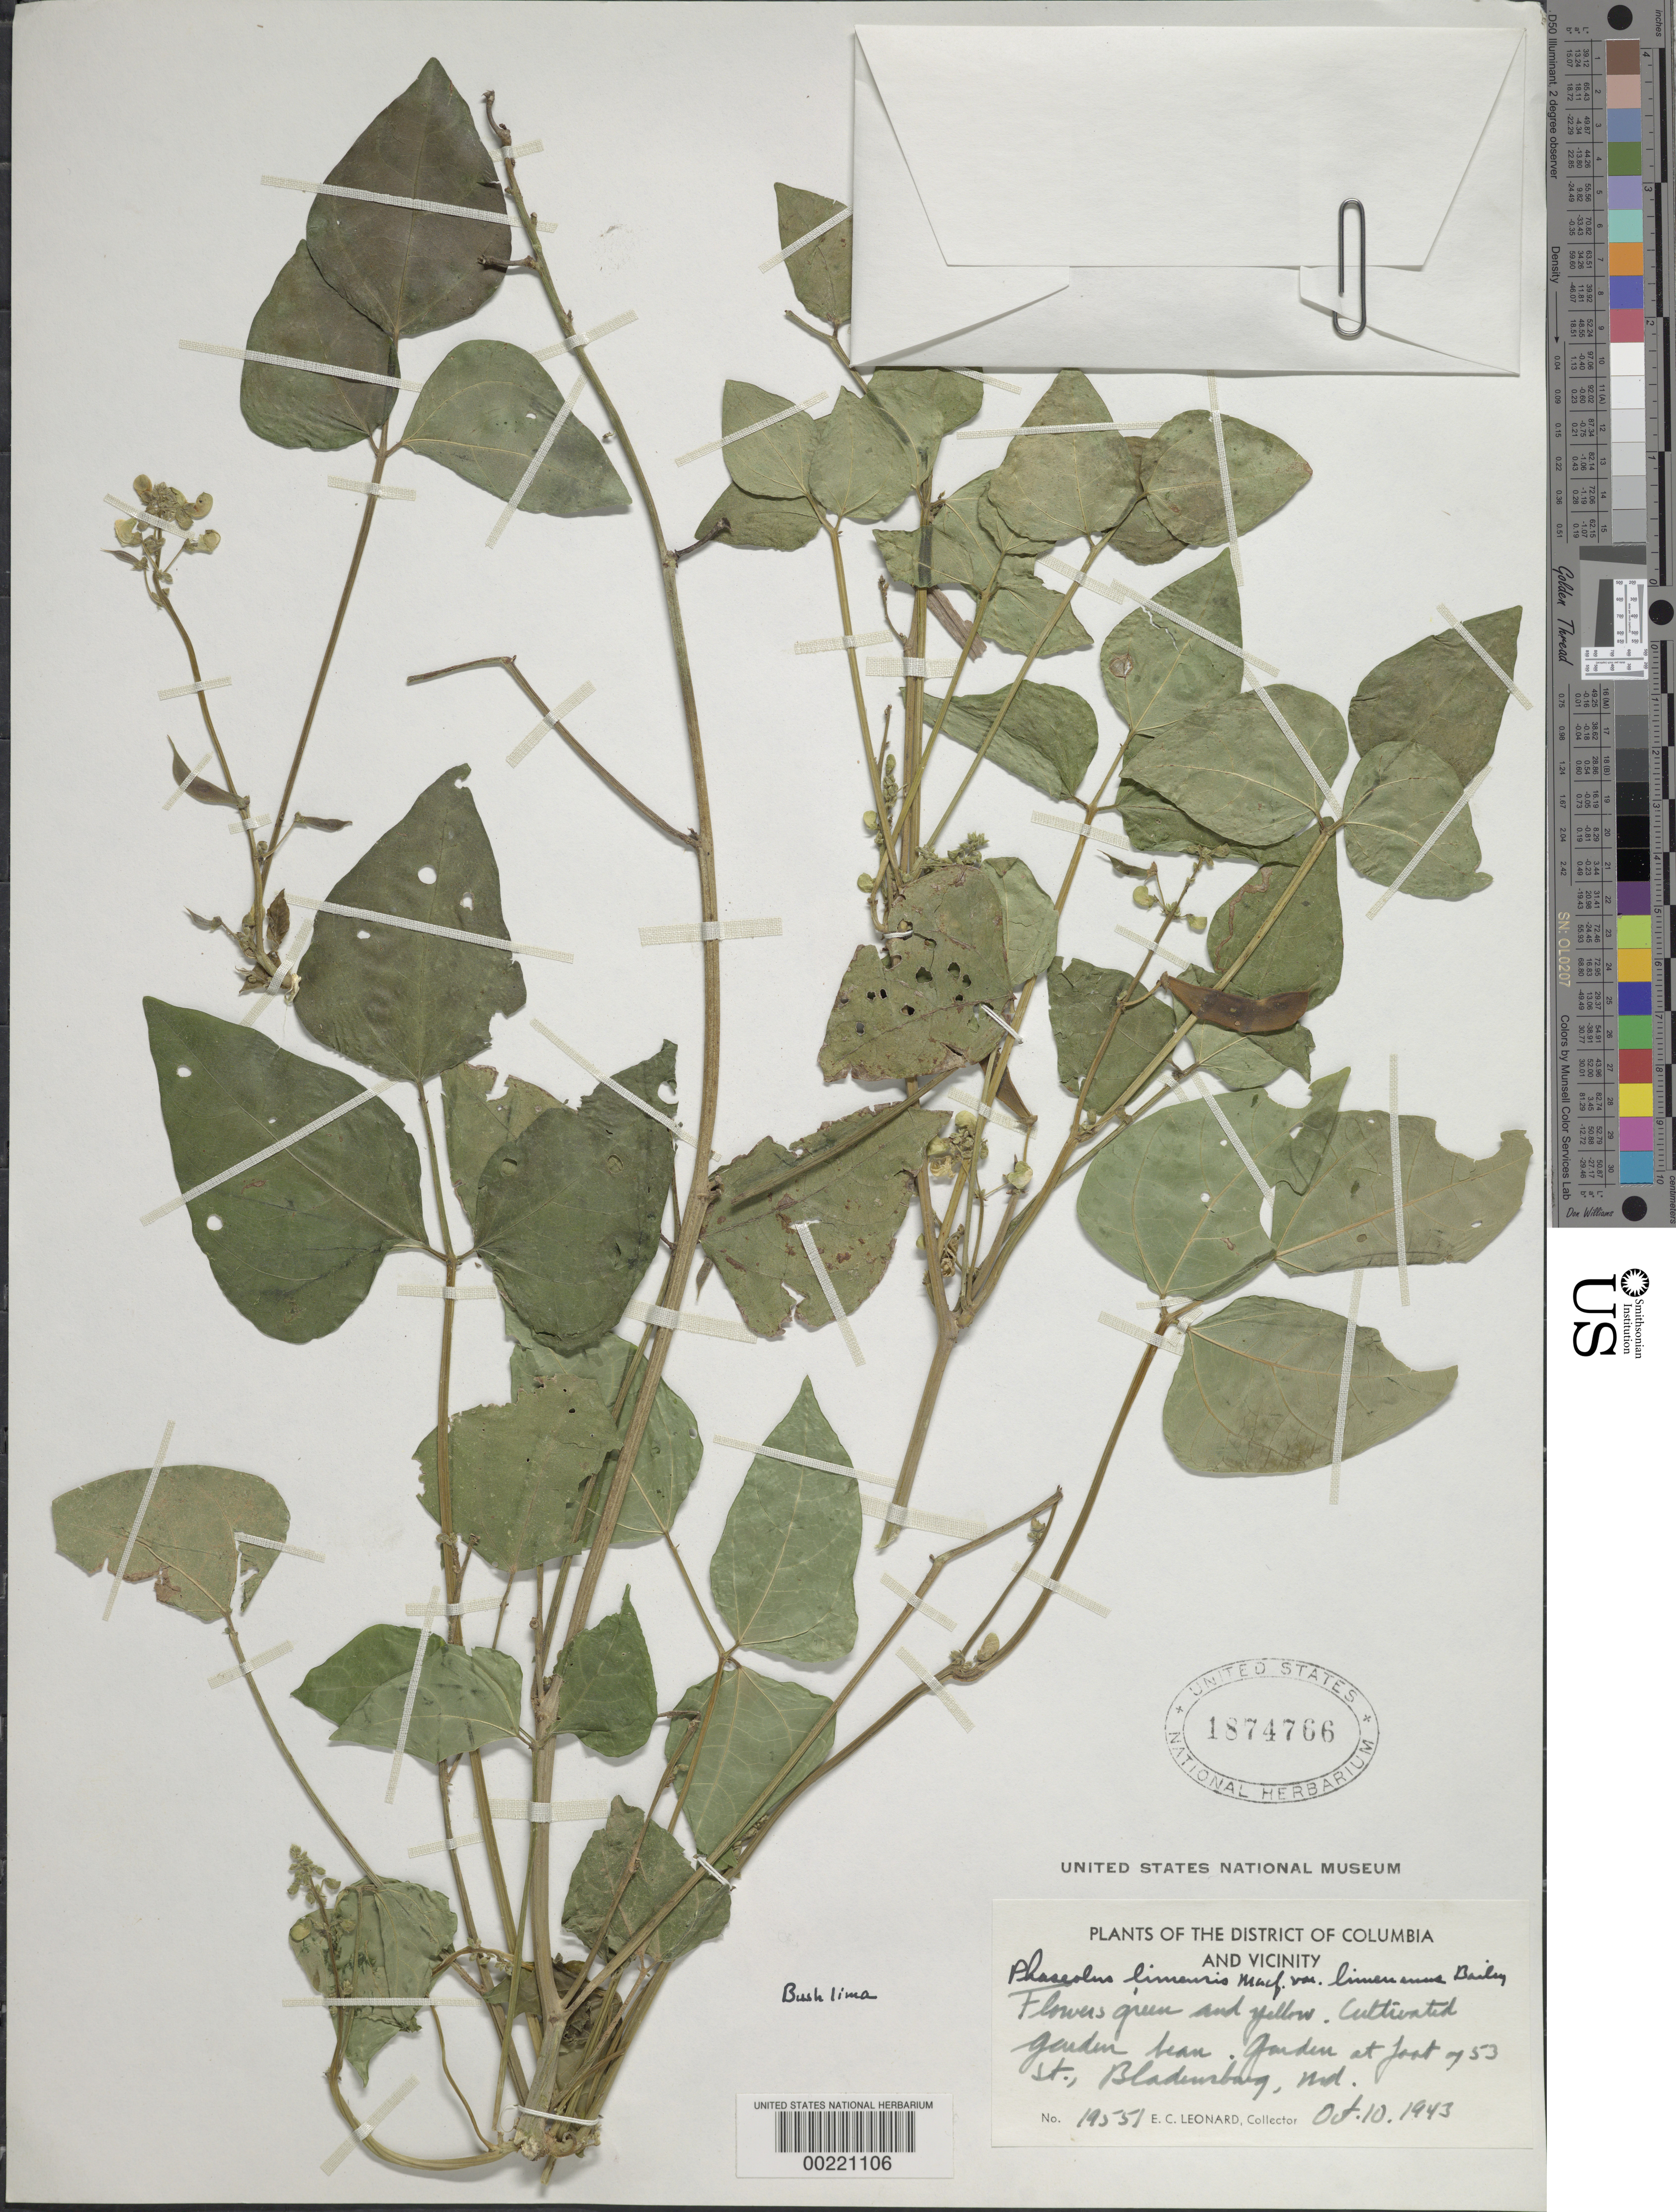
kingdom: Plantae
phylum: Tracheophyta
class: Magnoliopsida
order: Fabales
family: Fabaceae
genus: Phaseolus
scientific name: Phaseolus limensis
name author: Macfad.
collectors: E. C. Leonard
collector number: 19551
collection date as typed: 10 Oct 1943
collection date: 1943-10-10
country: United States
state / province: Maryland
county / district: Prince George's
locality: Bladensburg, garden at foot of 53 st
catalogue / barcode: US 1874766